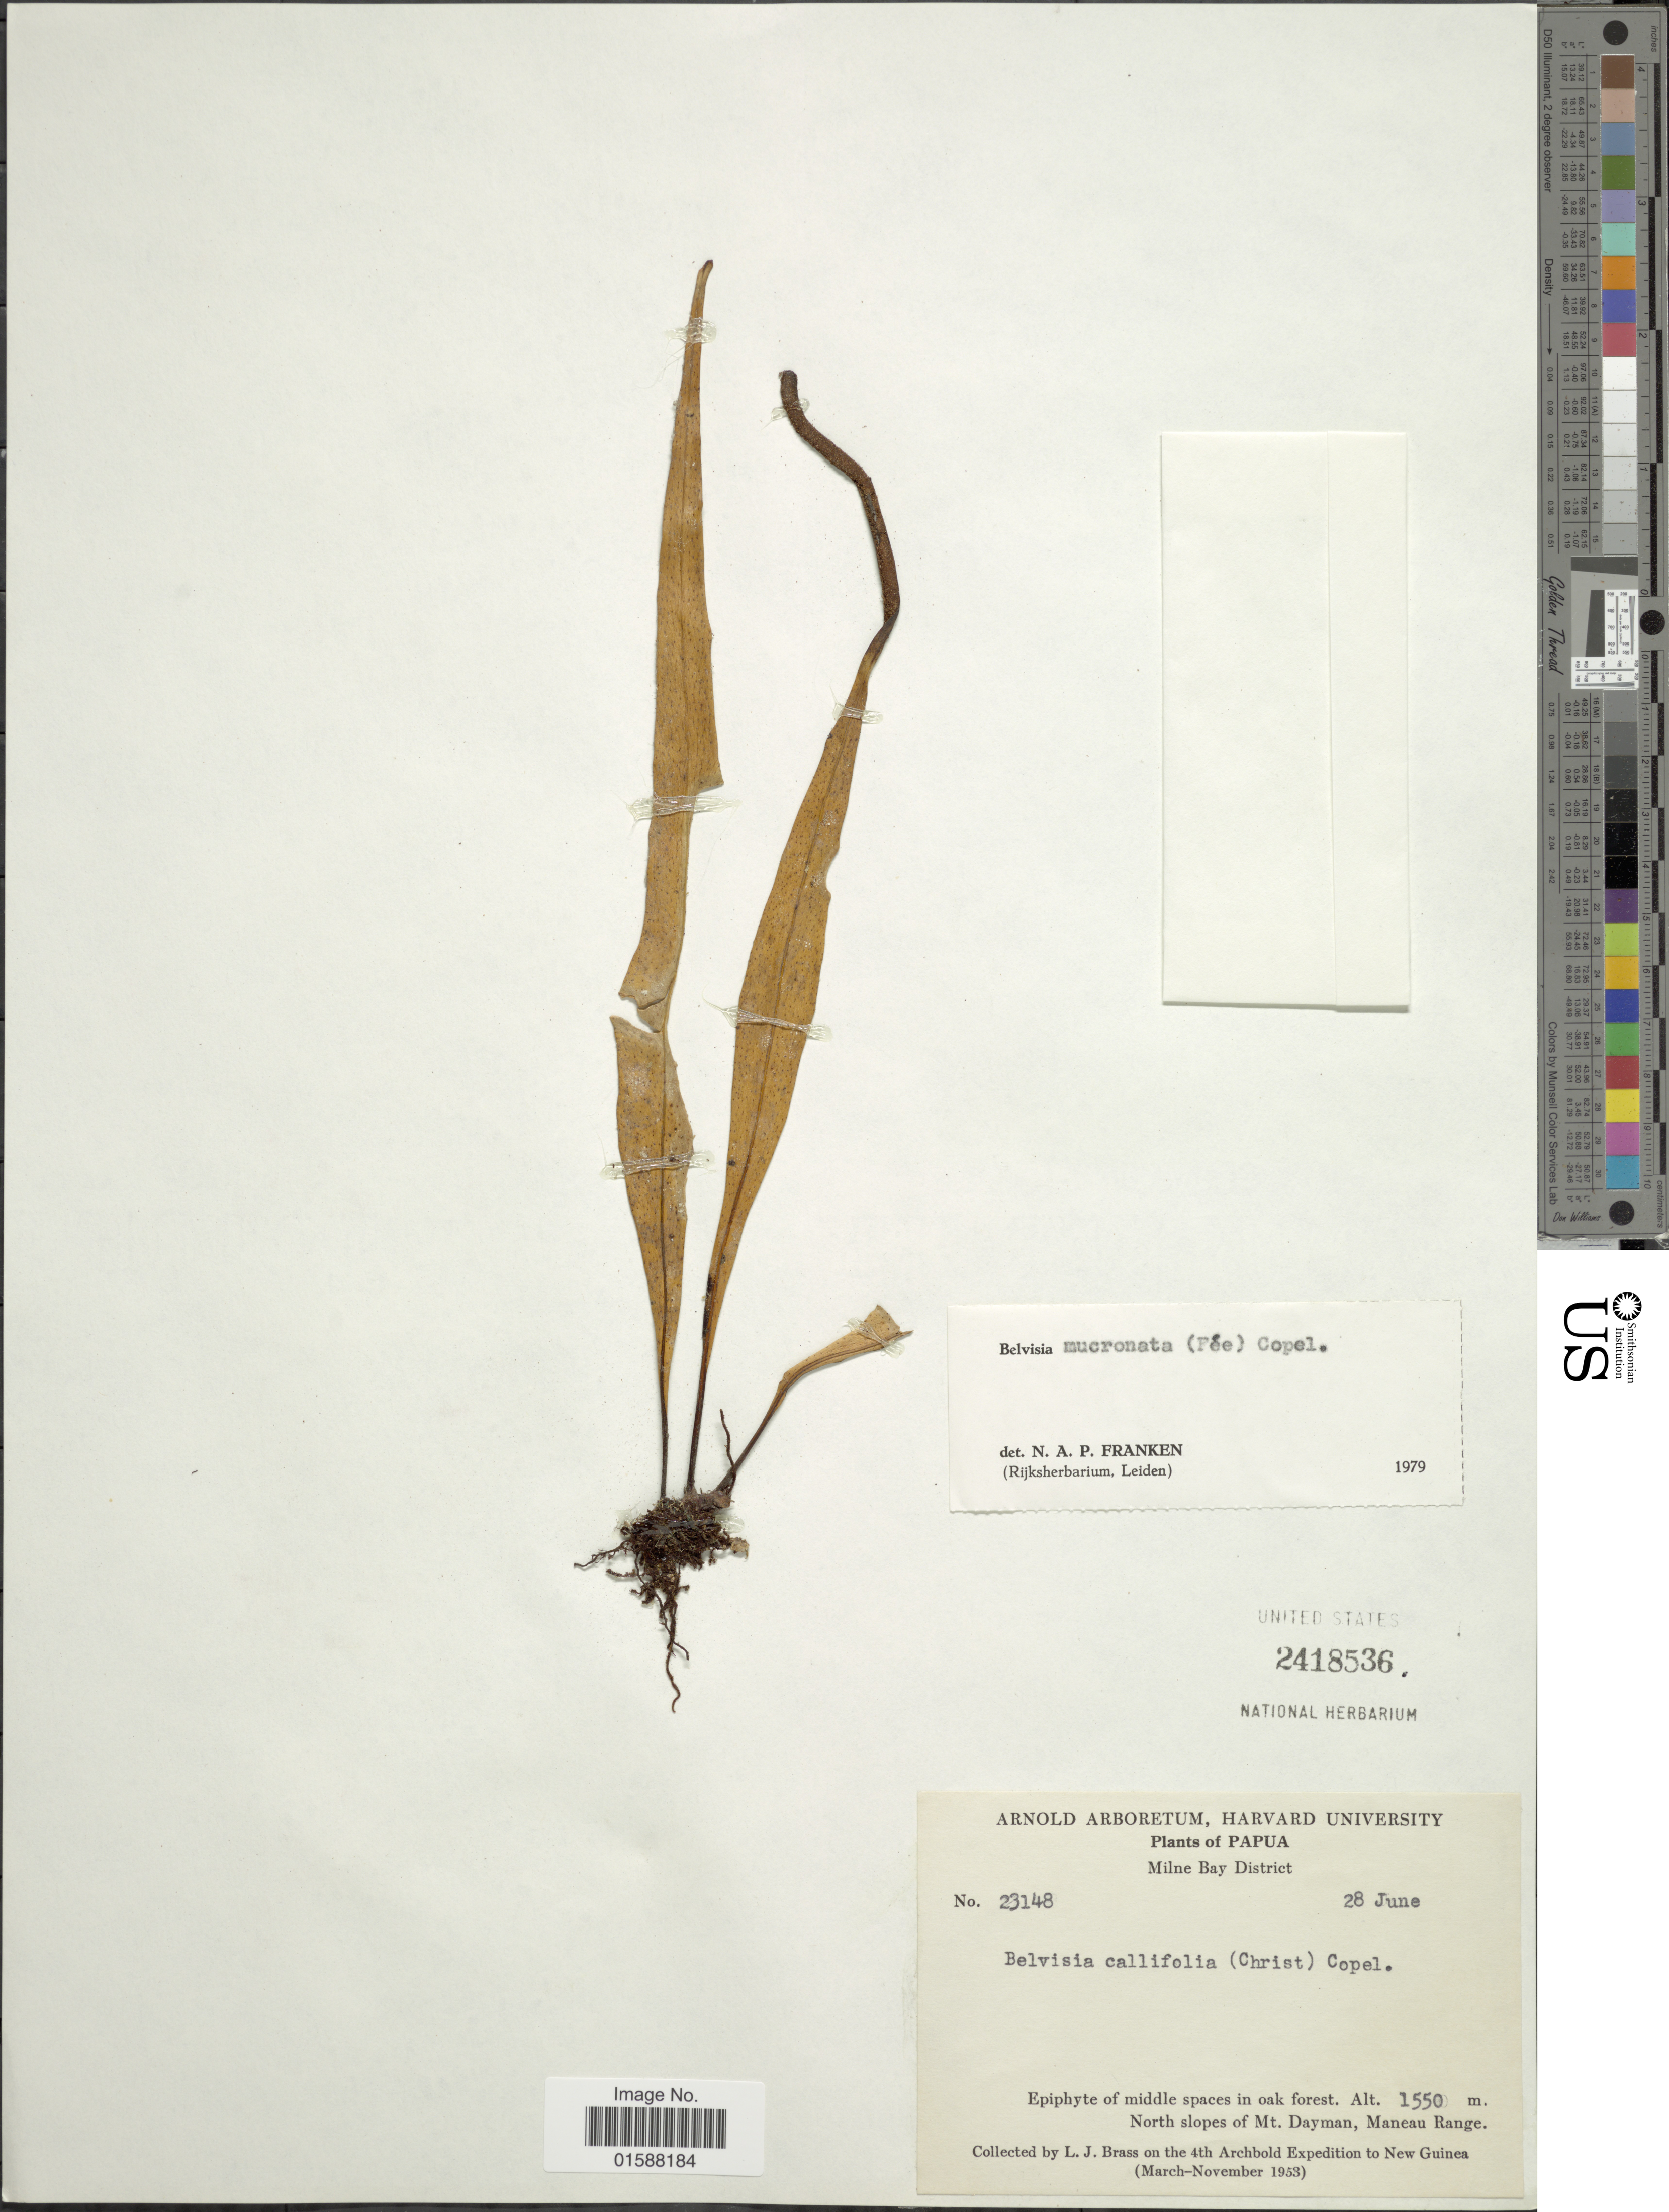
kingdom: Plantae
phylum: Tracheophyta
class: Polypodiopsida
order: Polypodiales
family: Polypodiaceae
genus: Lepisorus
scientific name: Lepisorus mucronatus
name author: (Fée) Li S. Wang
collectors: L. J. Brass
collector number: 23148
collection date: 1953-06-28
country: Papua New Guinea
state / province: Milne Bay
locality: Papua. Oak forest, North slopes of Mt. Dayman, Maneau Range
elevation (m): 1550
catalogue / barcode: US 2418536